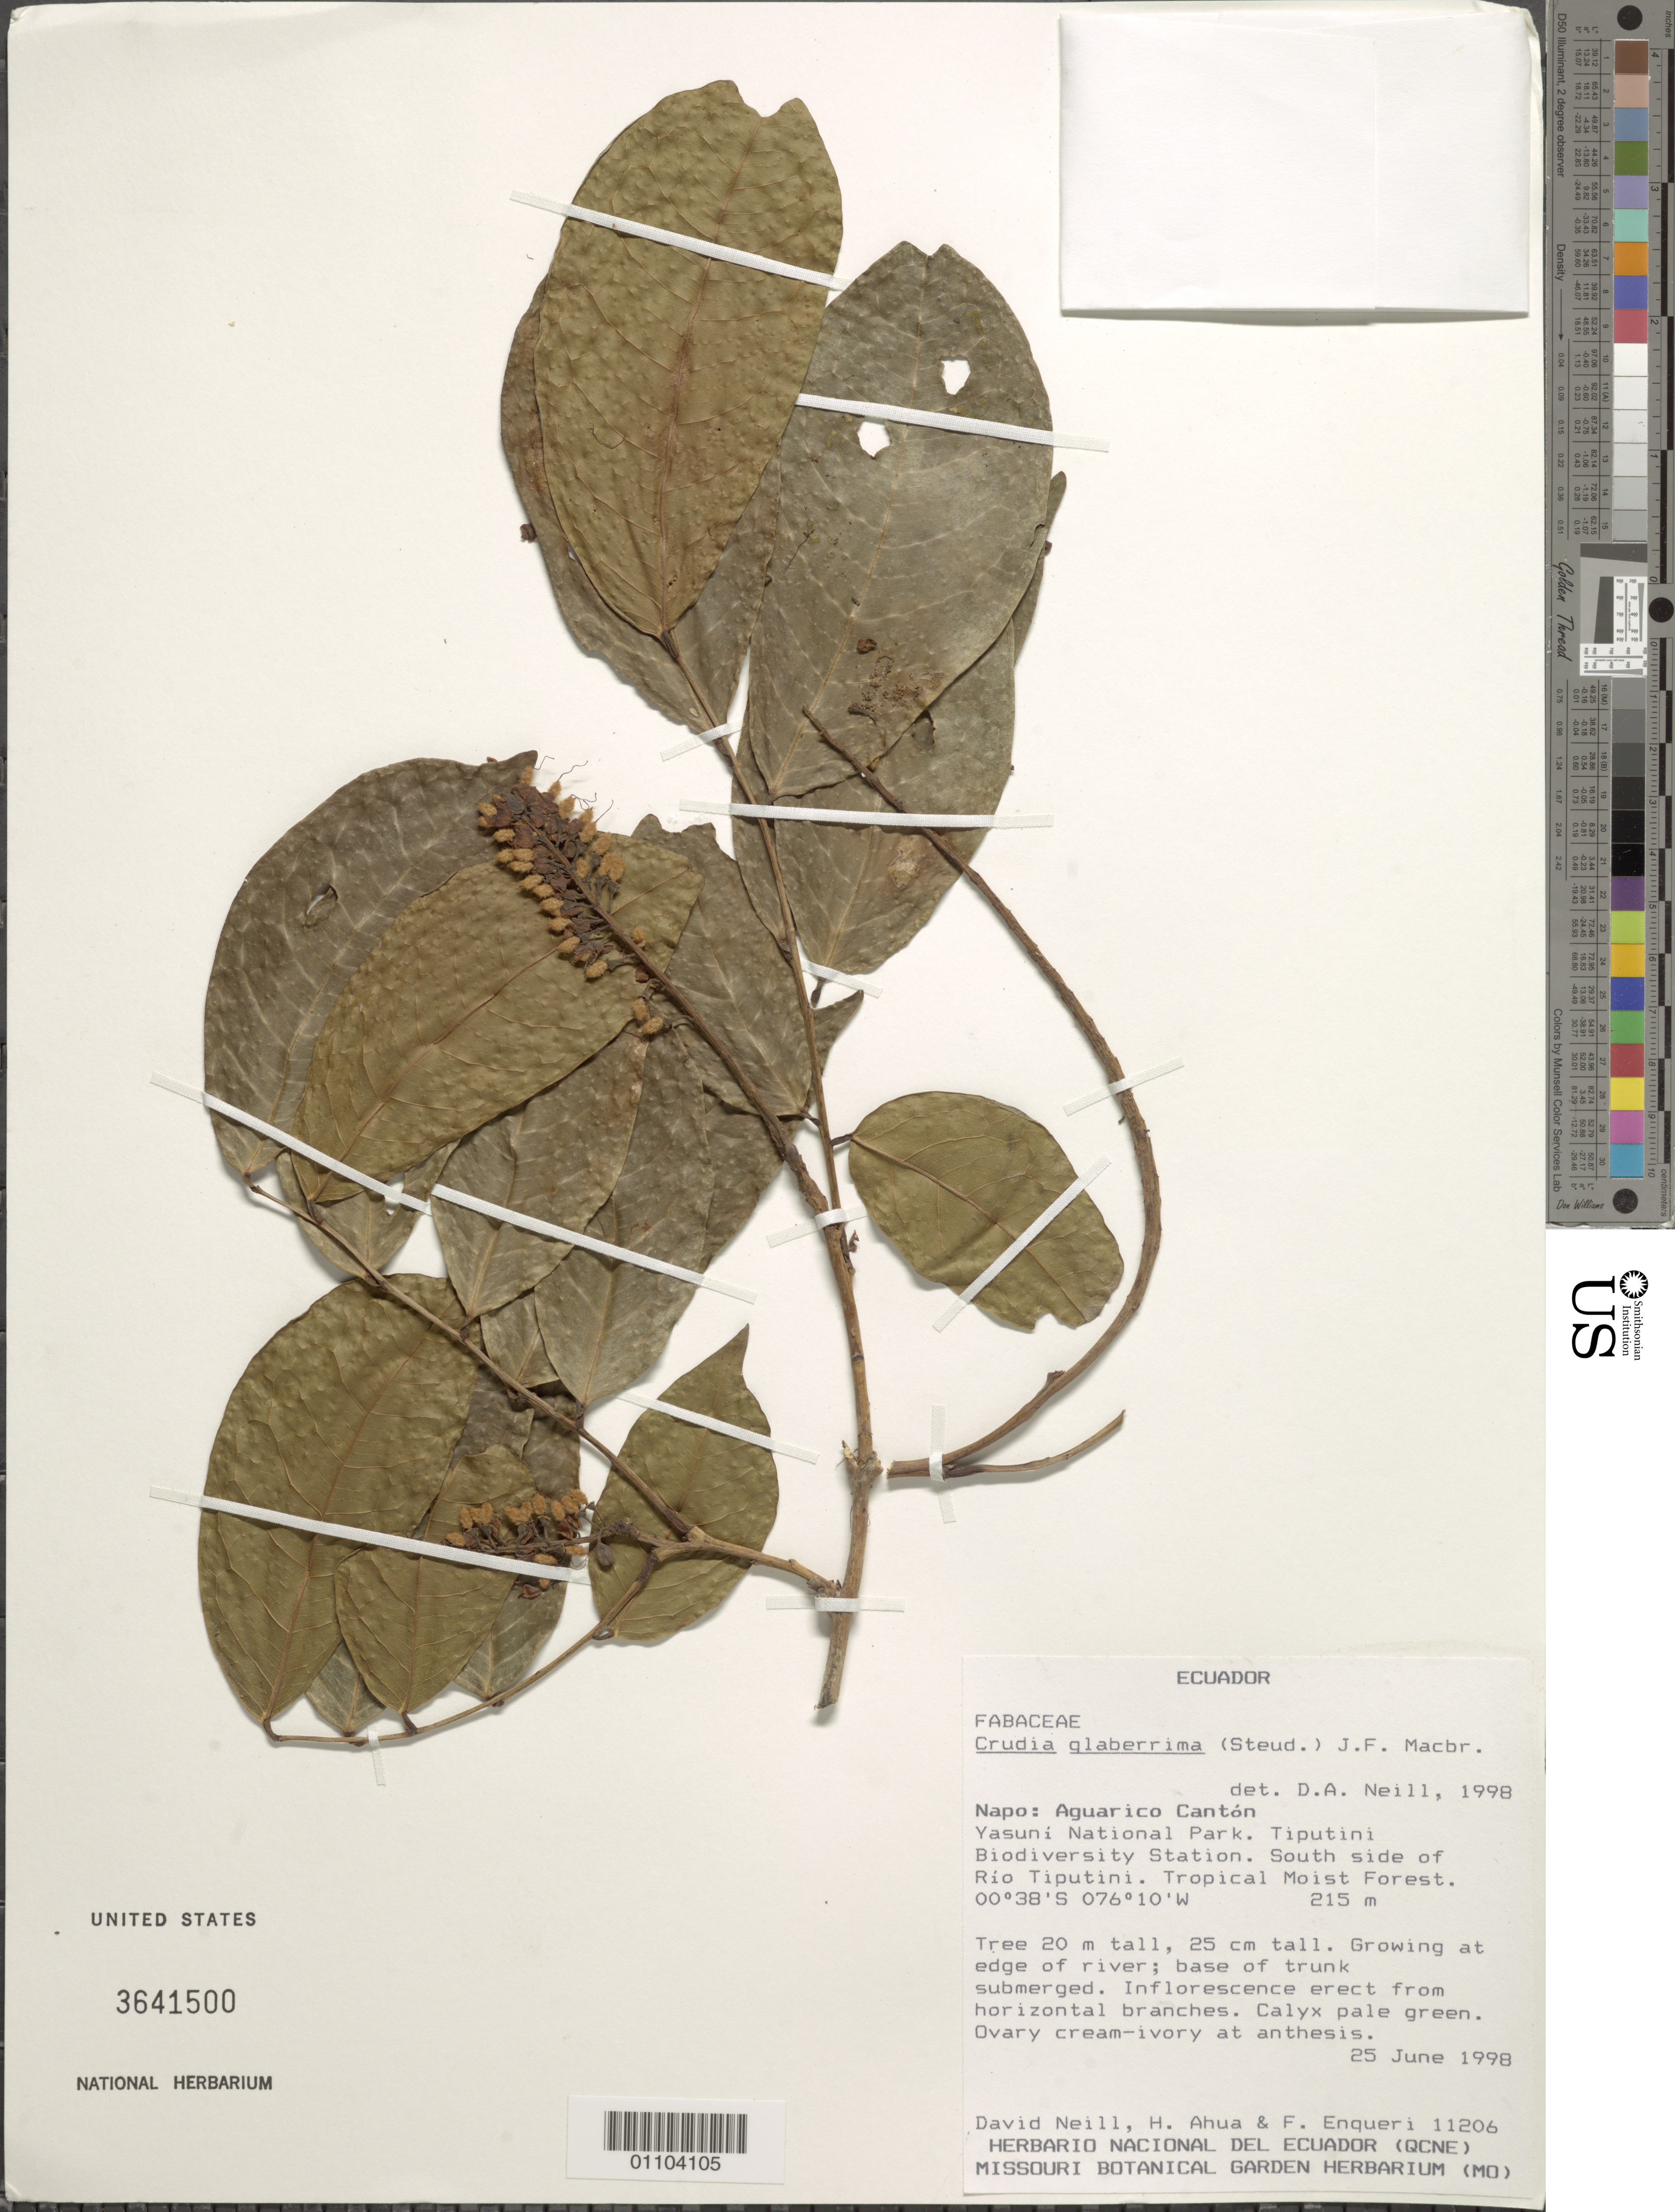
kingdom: Plantae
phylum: Tracheophyta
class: Magnoliopsida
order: Fabales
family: Fabaceae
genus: Crudia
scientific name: Crudia glaberrima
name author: (Steud.) J.F. Macbr.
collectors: D. A. Neill, H. Ahua & F. Enqueri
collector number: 11206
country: Ecuador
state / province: Napo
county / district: Aguarico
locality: Yasuni National Park, Tiputini Biodivresity Station, S side of Rio Tiputini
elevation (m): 215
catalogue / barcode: US 3641500